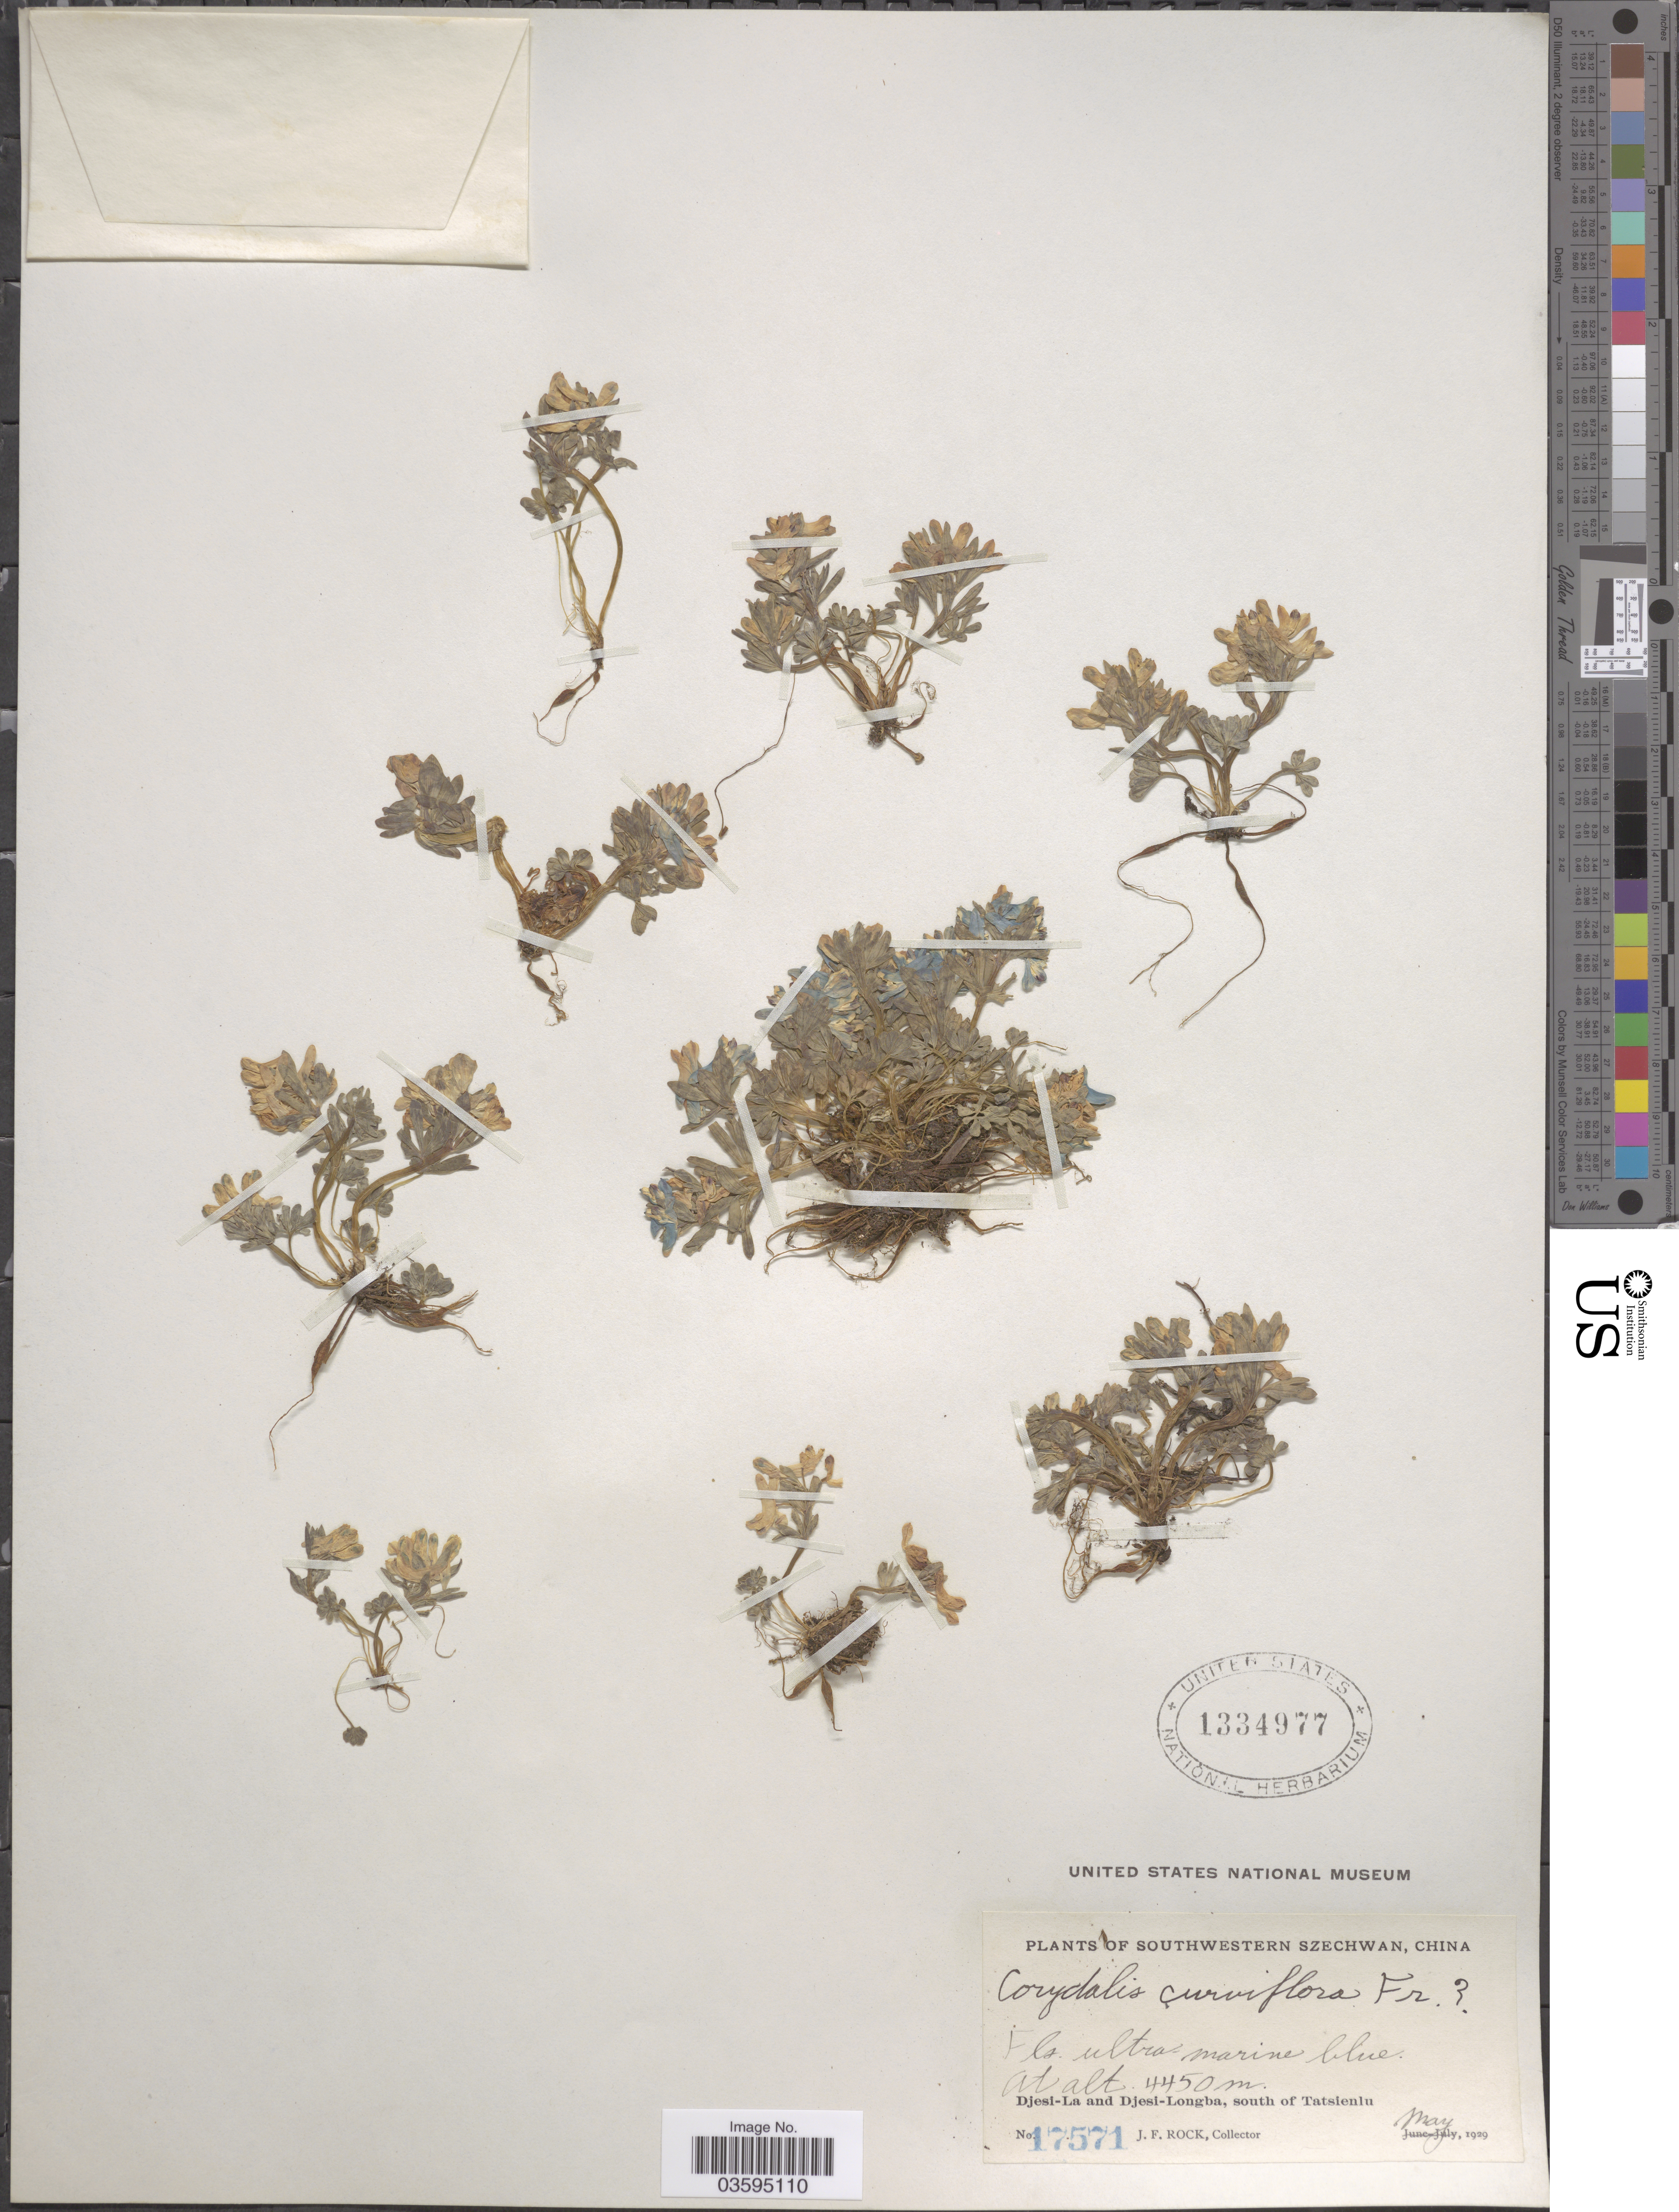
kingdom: Plantae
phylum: Tracheophyta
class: Magnoliopsida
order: Ranunculales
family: Papaveraceae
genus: Corydalis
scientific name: Corydalis curviflora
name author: Maxim. ex Hemsl.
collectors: J. Rock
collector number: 17571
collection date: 1929-05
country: China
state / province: Sichuan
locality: Southwestern Szechuan. Djesi-La and Djesi-Longba, south of Tatsienlu.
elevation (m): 4450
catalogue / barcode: US 1334977